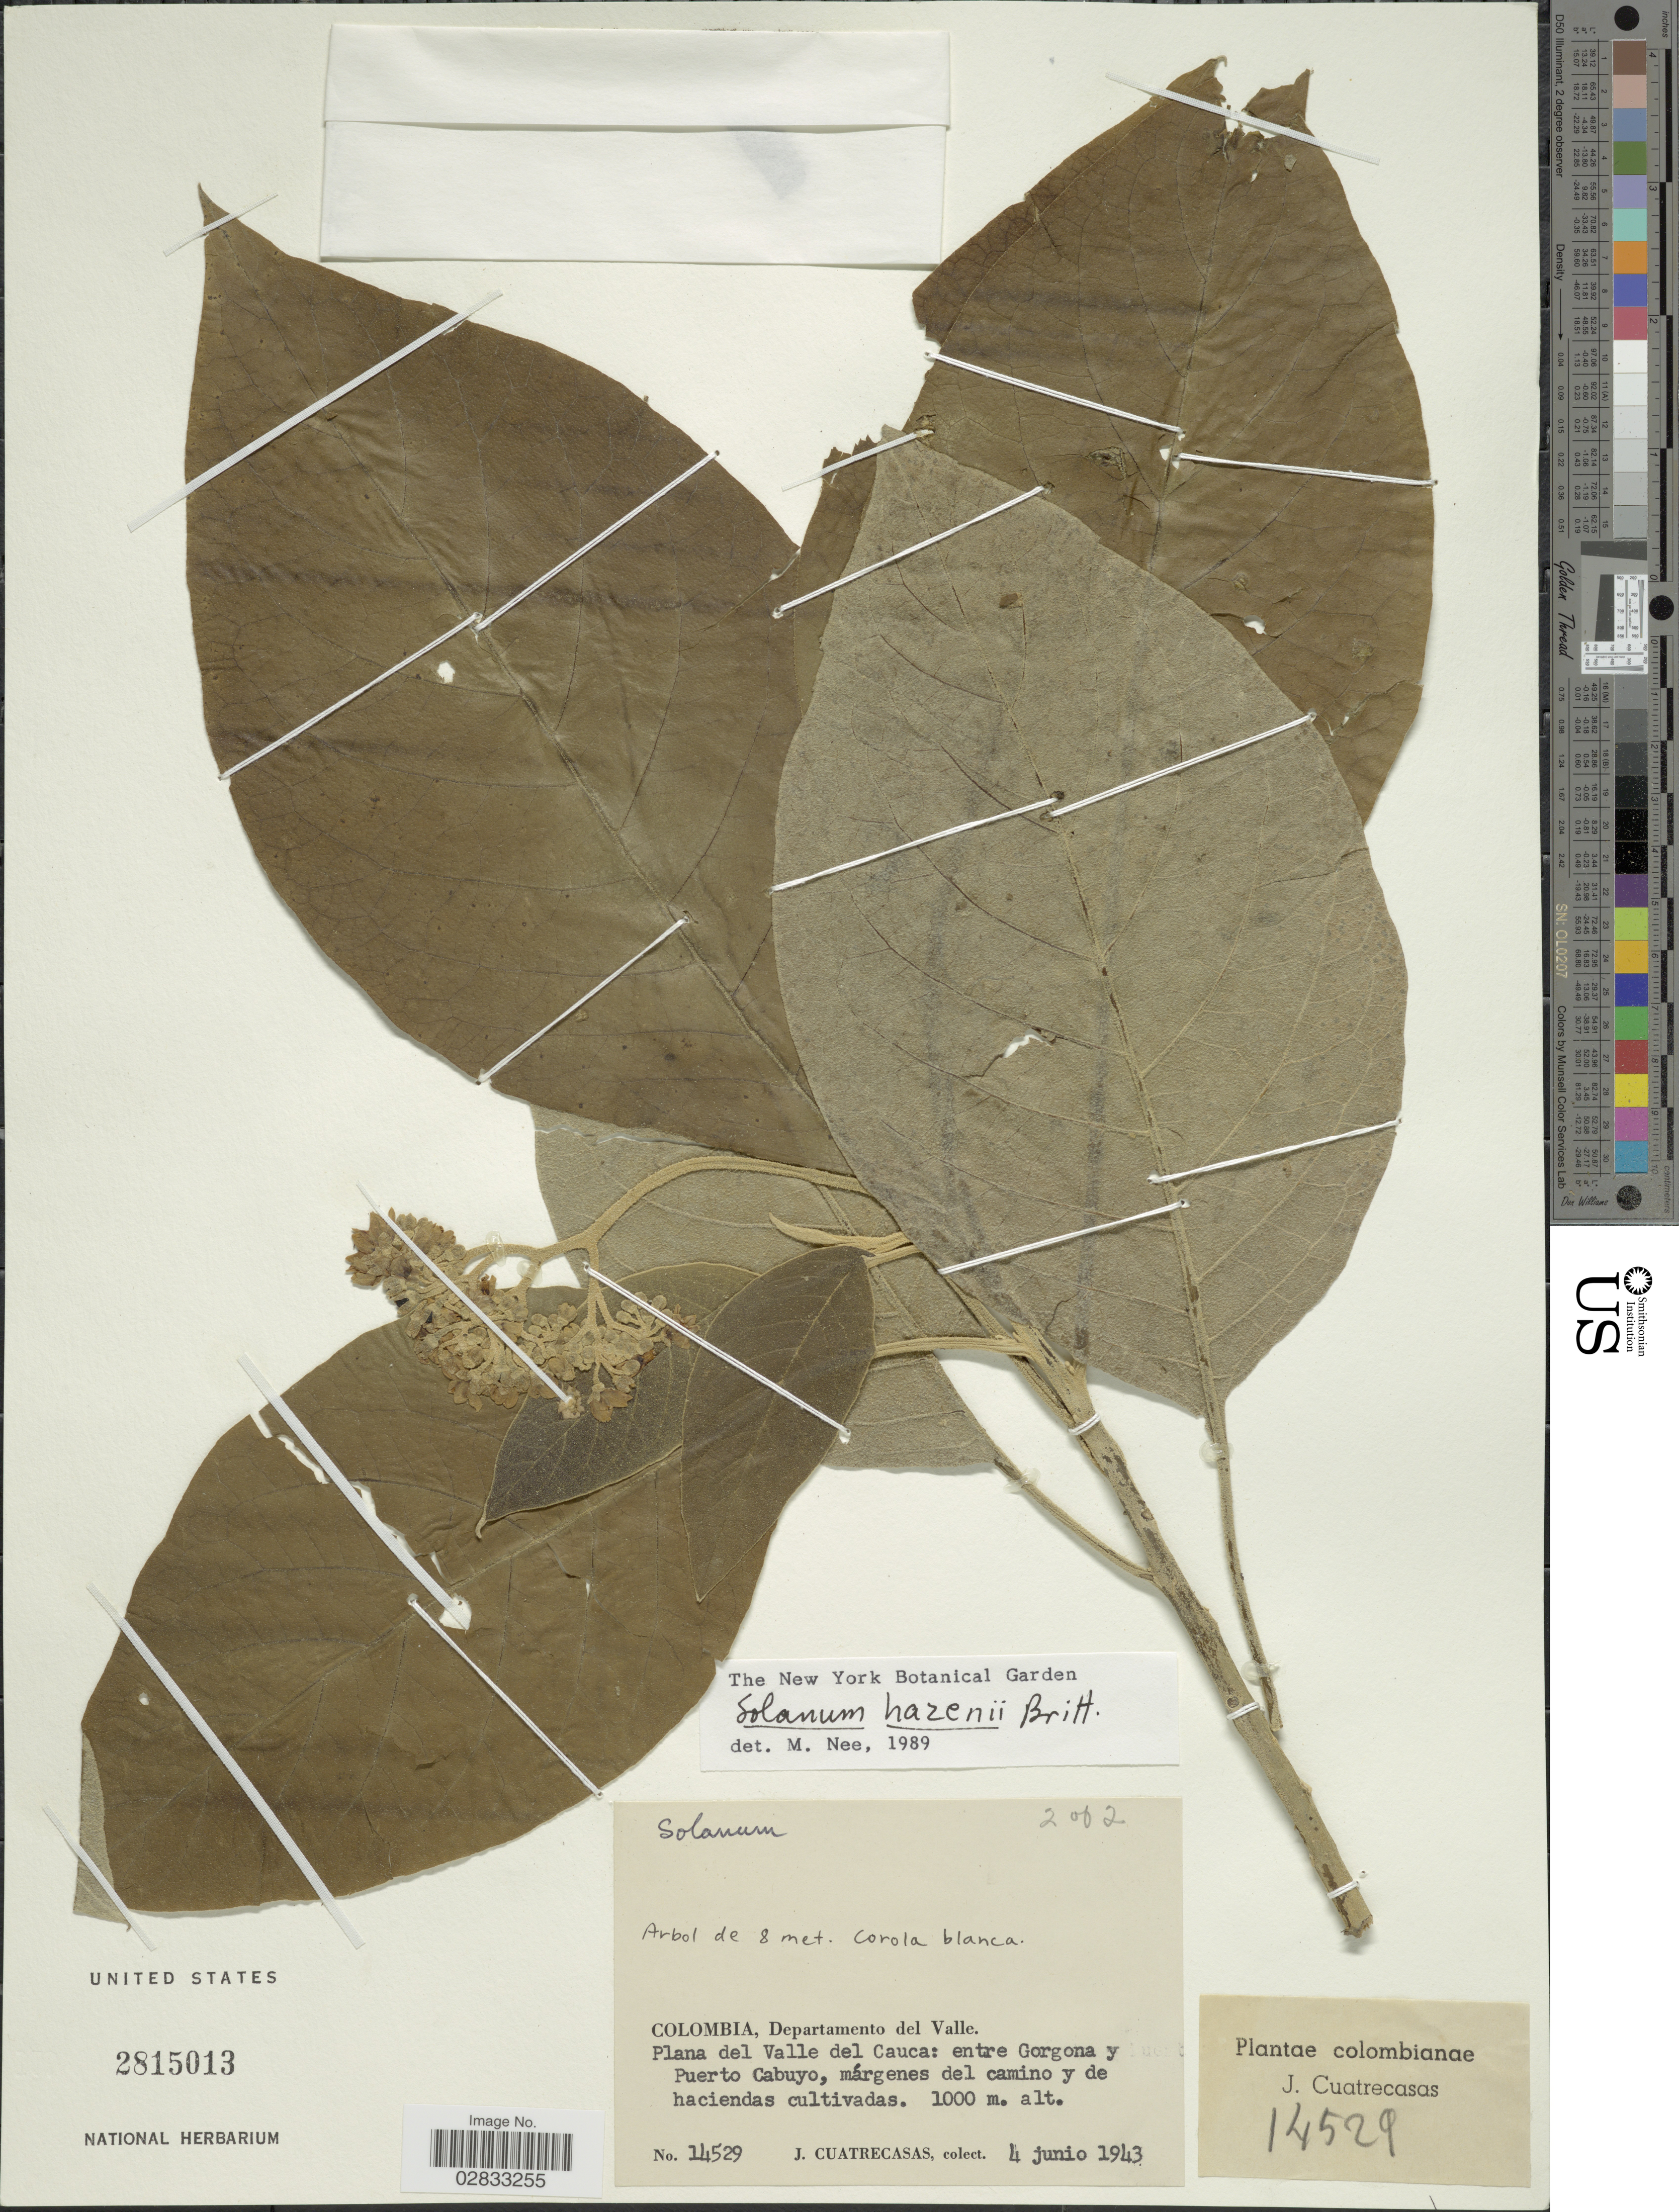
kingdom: Plantae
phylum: Tracheophyta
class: Magnoliopsida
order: Solanales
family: Solanaceae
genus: Solanum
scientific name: Solanum hazenii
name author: Britton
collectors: J. Cuatrecasas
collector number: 14529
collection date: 1943-06-04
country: Colombia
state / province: Valle del Cauca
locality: Departamento del Valle. Plana del Valle de Cauca: entre Gorgona y Puerto Cabuyo, márgenes del camino y de haciendas cultivadas.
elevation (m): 1000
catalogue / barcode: US 2815013